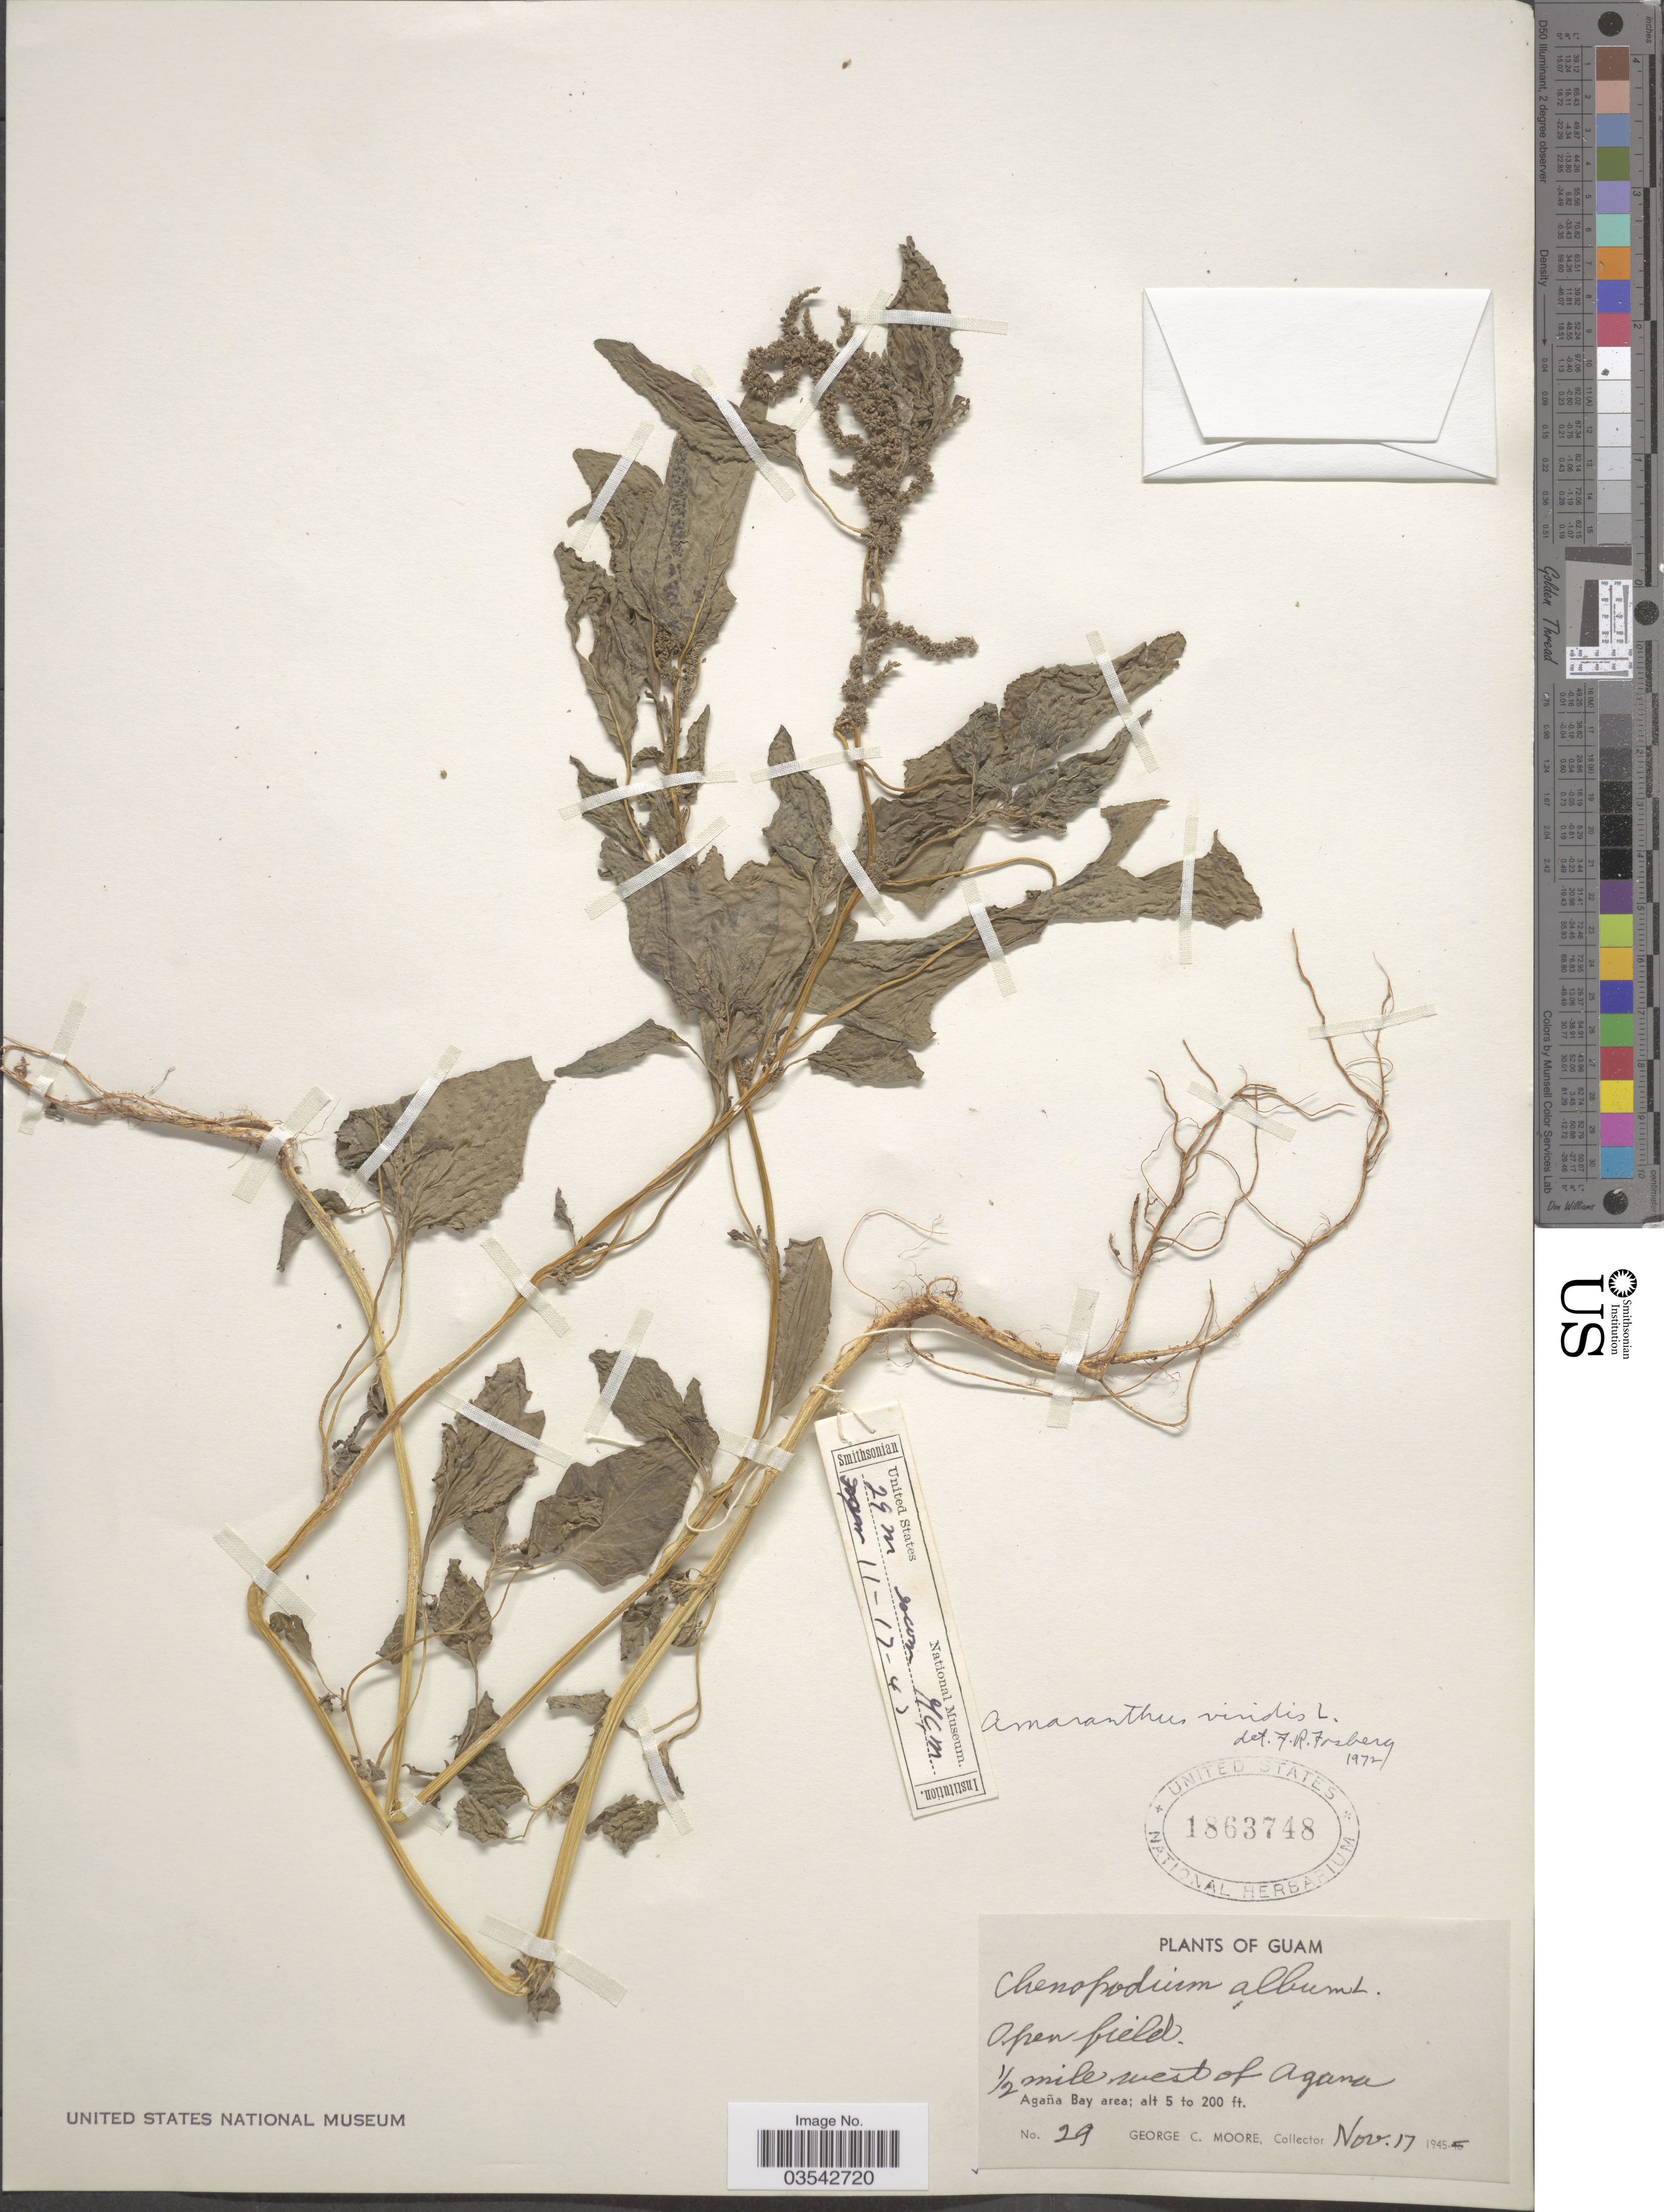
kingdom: Plantae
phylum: Tracheophyta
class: Magnoliopsida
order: Caryophyllales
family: Amaranthaceae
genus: Amaranthus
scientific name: Amaranthus viridis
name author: L.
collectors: G. C. Moore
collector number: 29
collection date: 1945-11-17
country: Guam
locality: ½ mile west of Agana. Agaña Bay area.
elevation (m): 2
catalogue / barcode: US 1863748